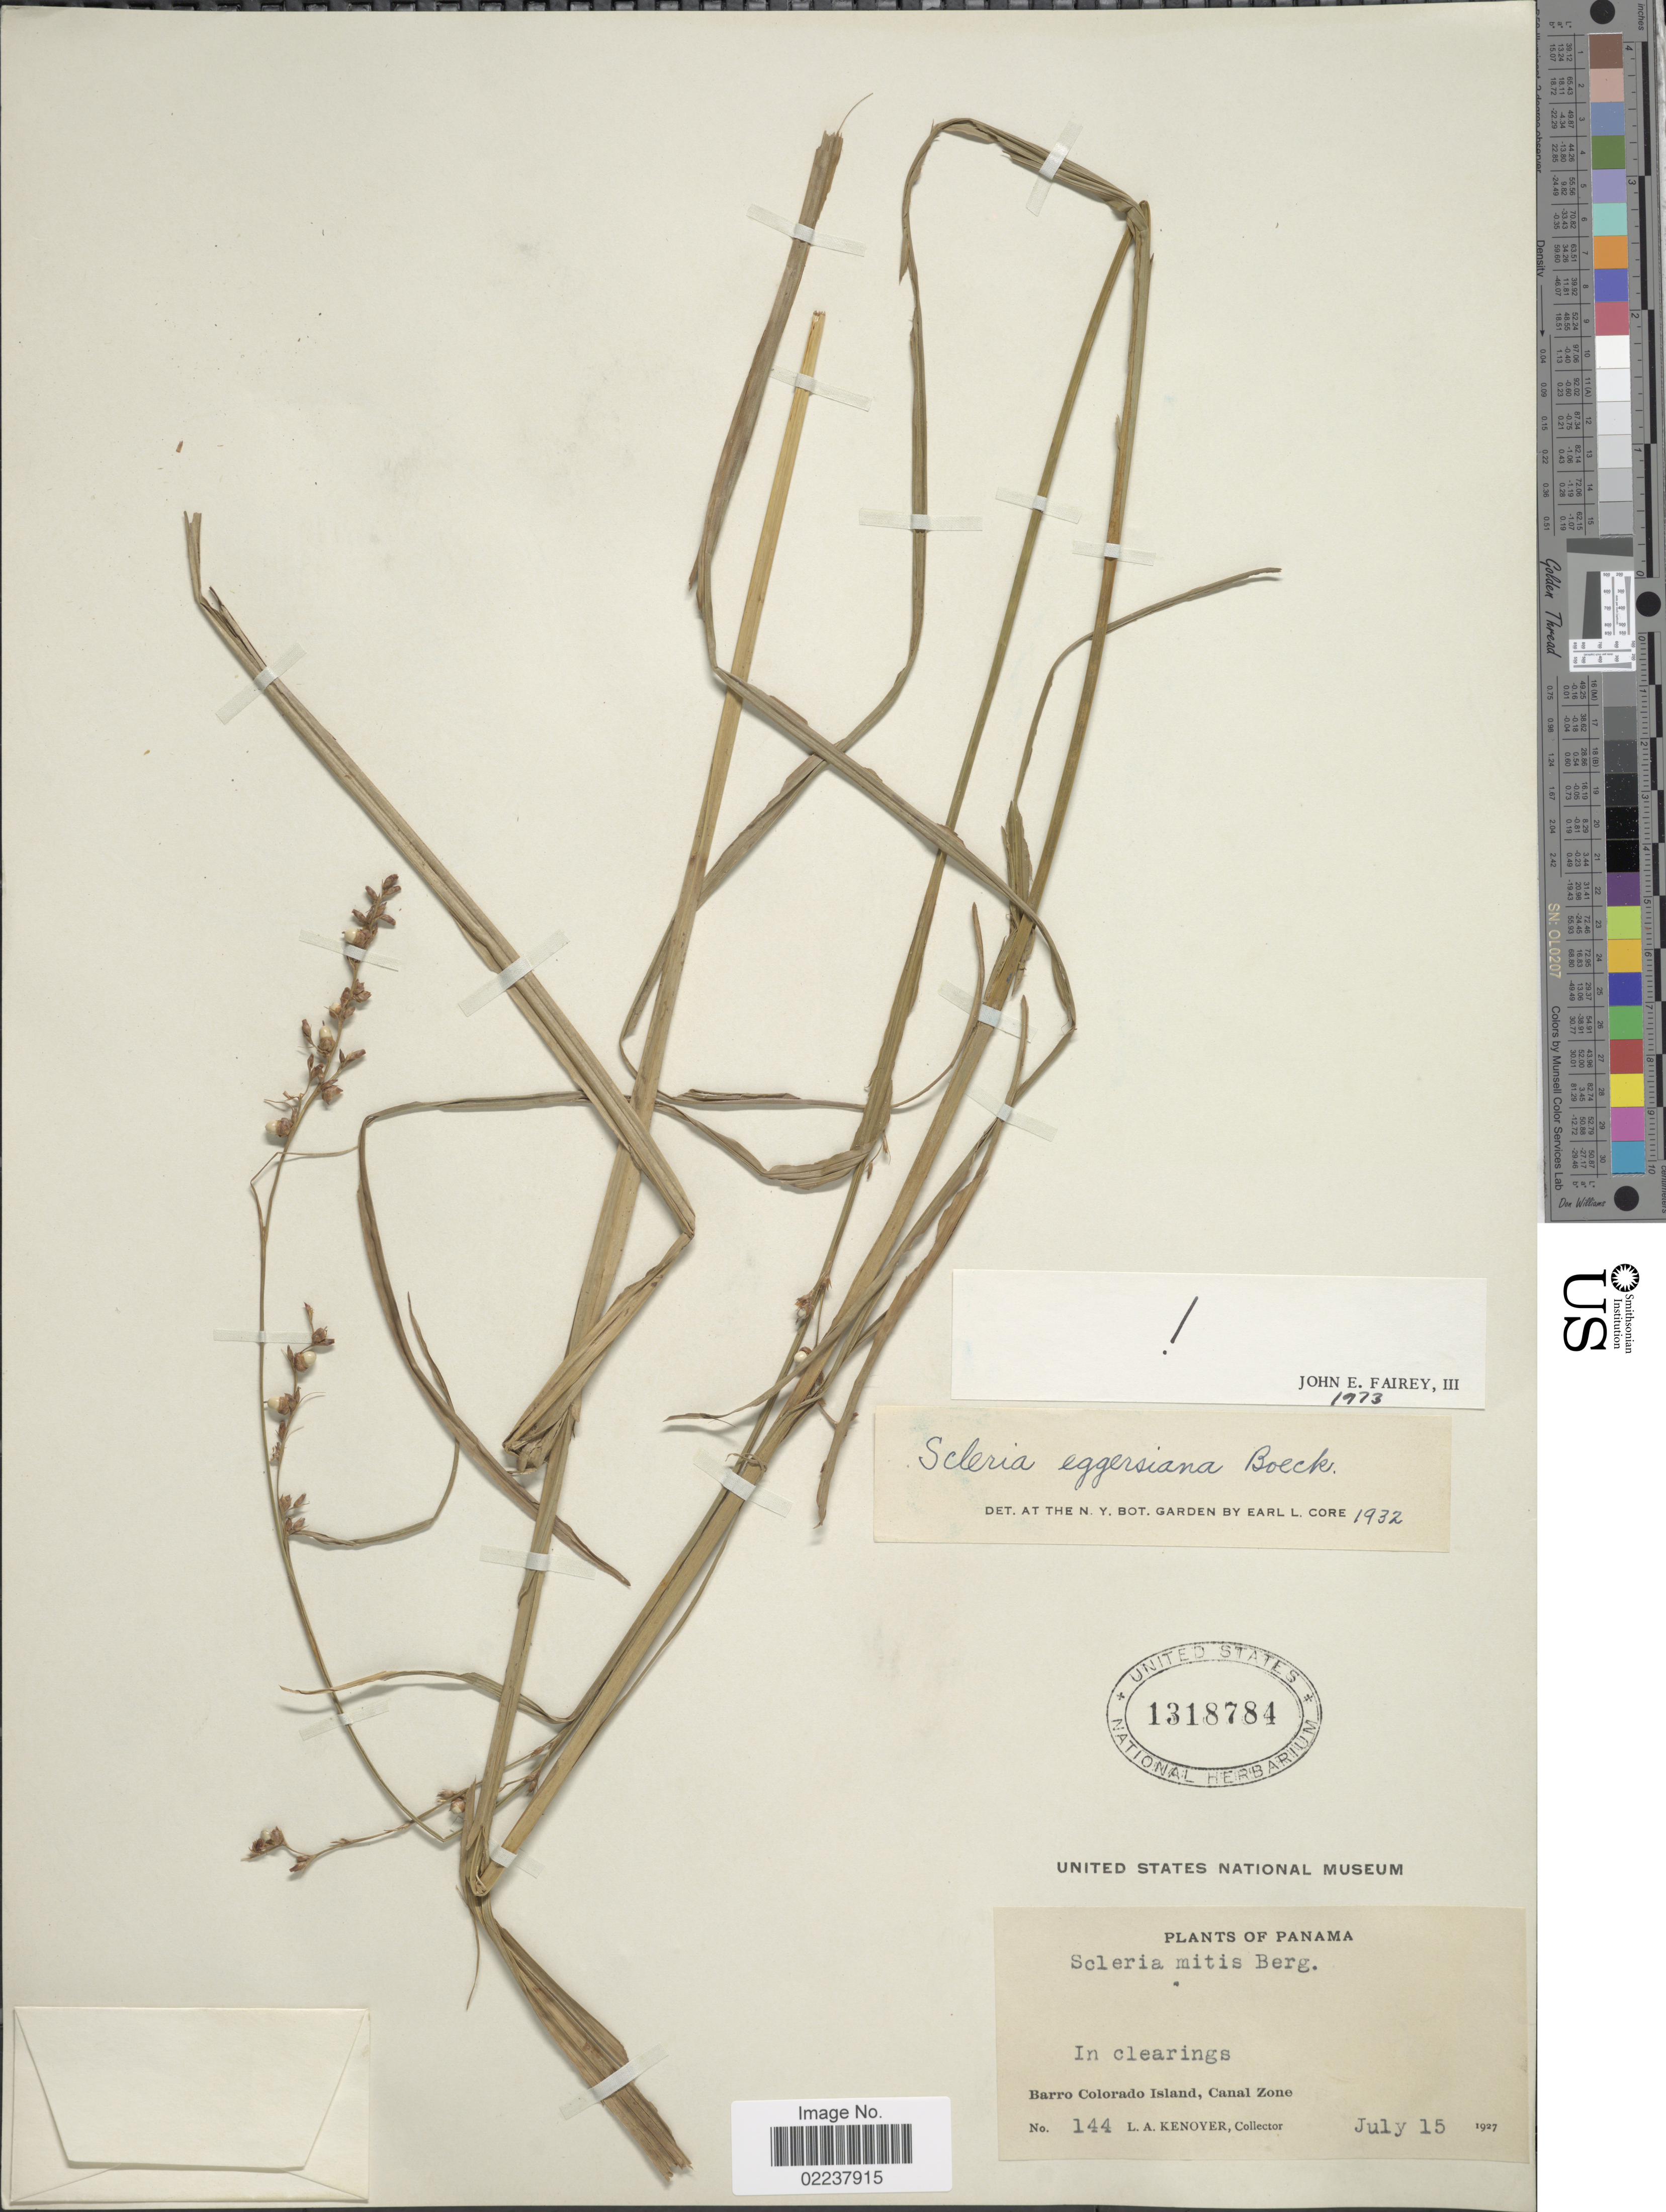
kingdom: Plantae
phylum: Tracheophyta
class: Liliopsida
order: Poales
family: Cyperaceae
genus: Scleria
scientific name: Scleria eggersiana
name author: Boeckeler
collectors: L. A. Kenoyer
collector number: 144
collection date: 1927-07-15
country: Panama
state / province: Panamá Oeste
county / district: Canal Zone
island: Barro Colorado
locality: Barro Colorado Island, Canal Zone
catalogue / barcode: US 1318784